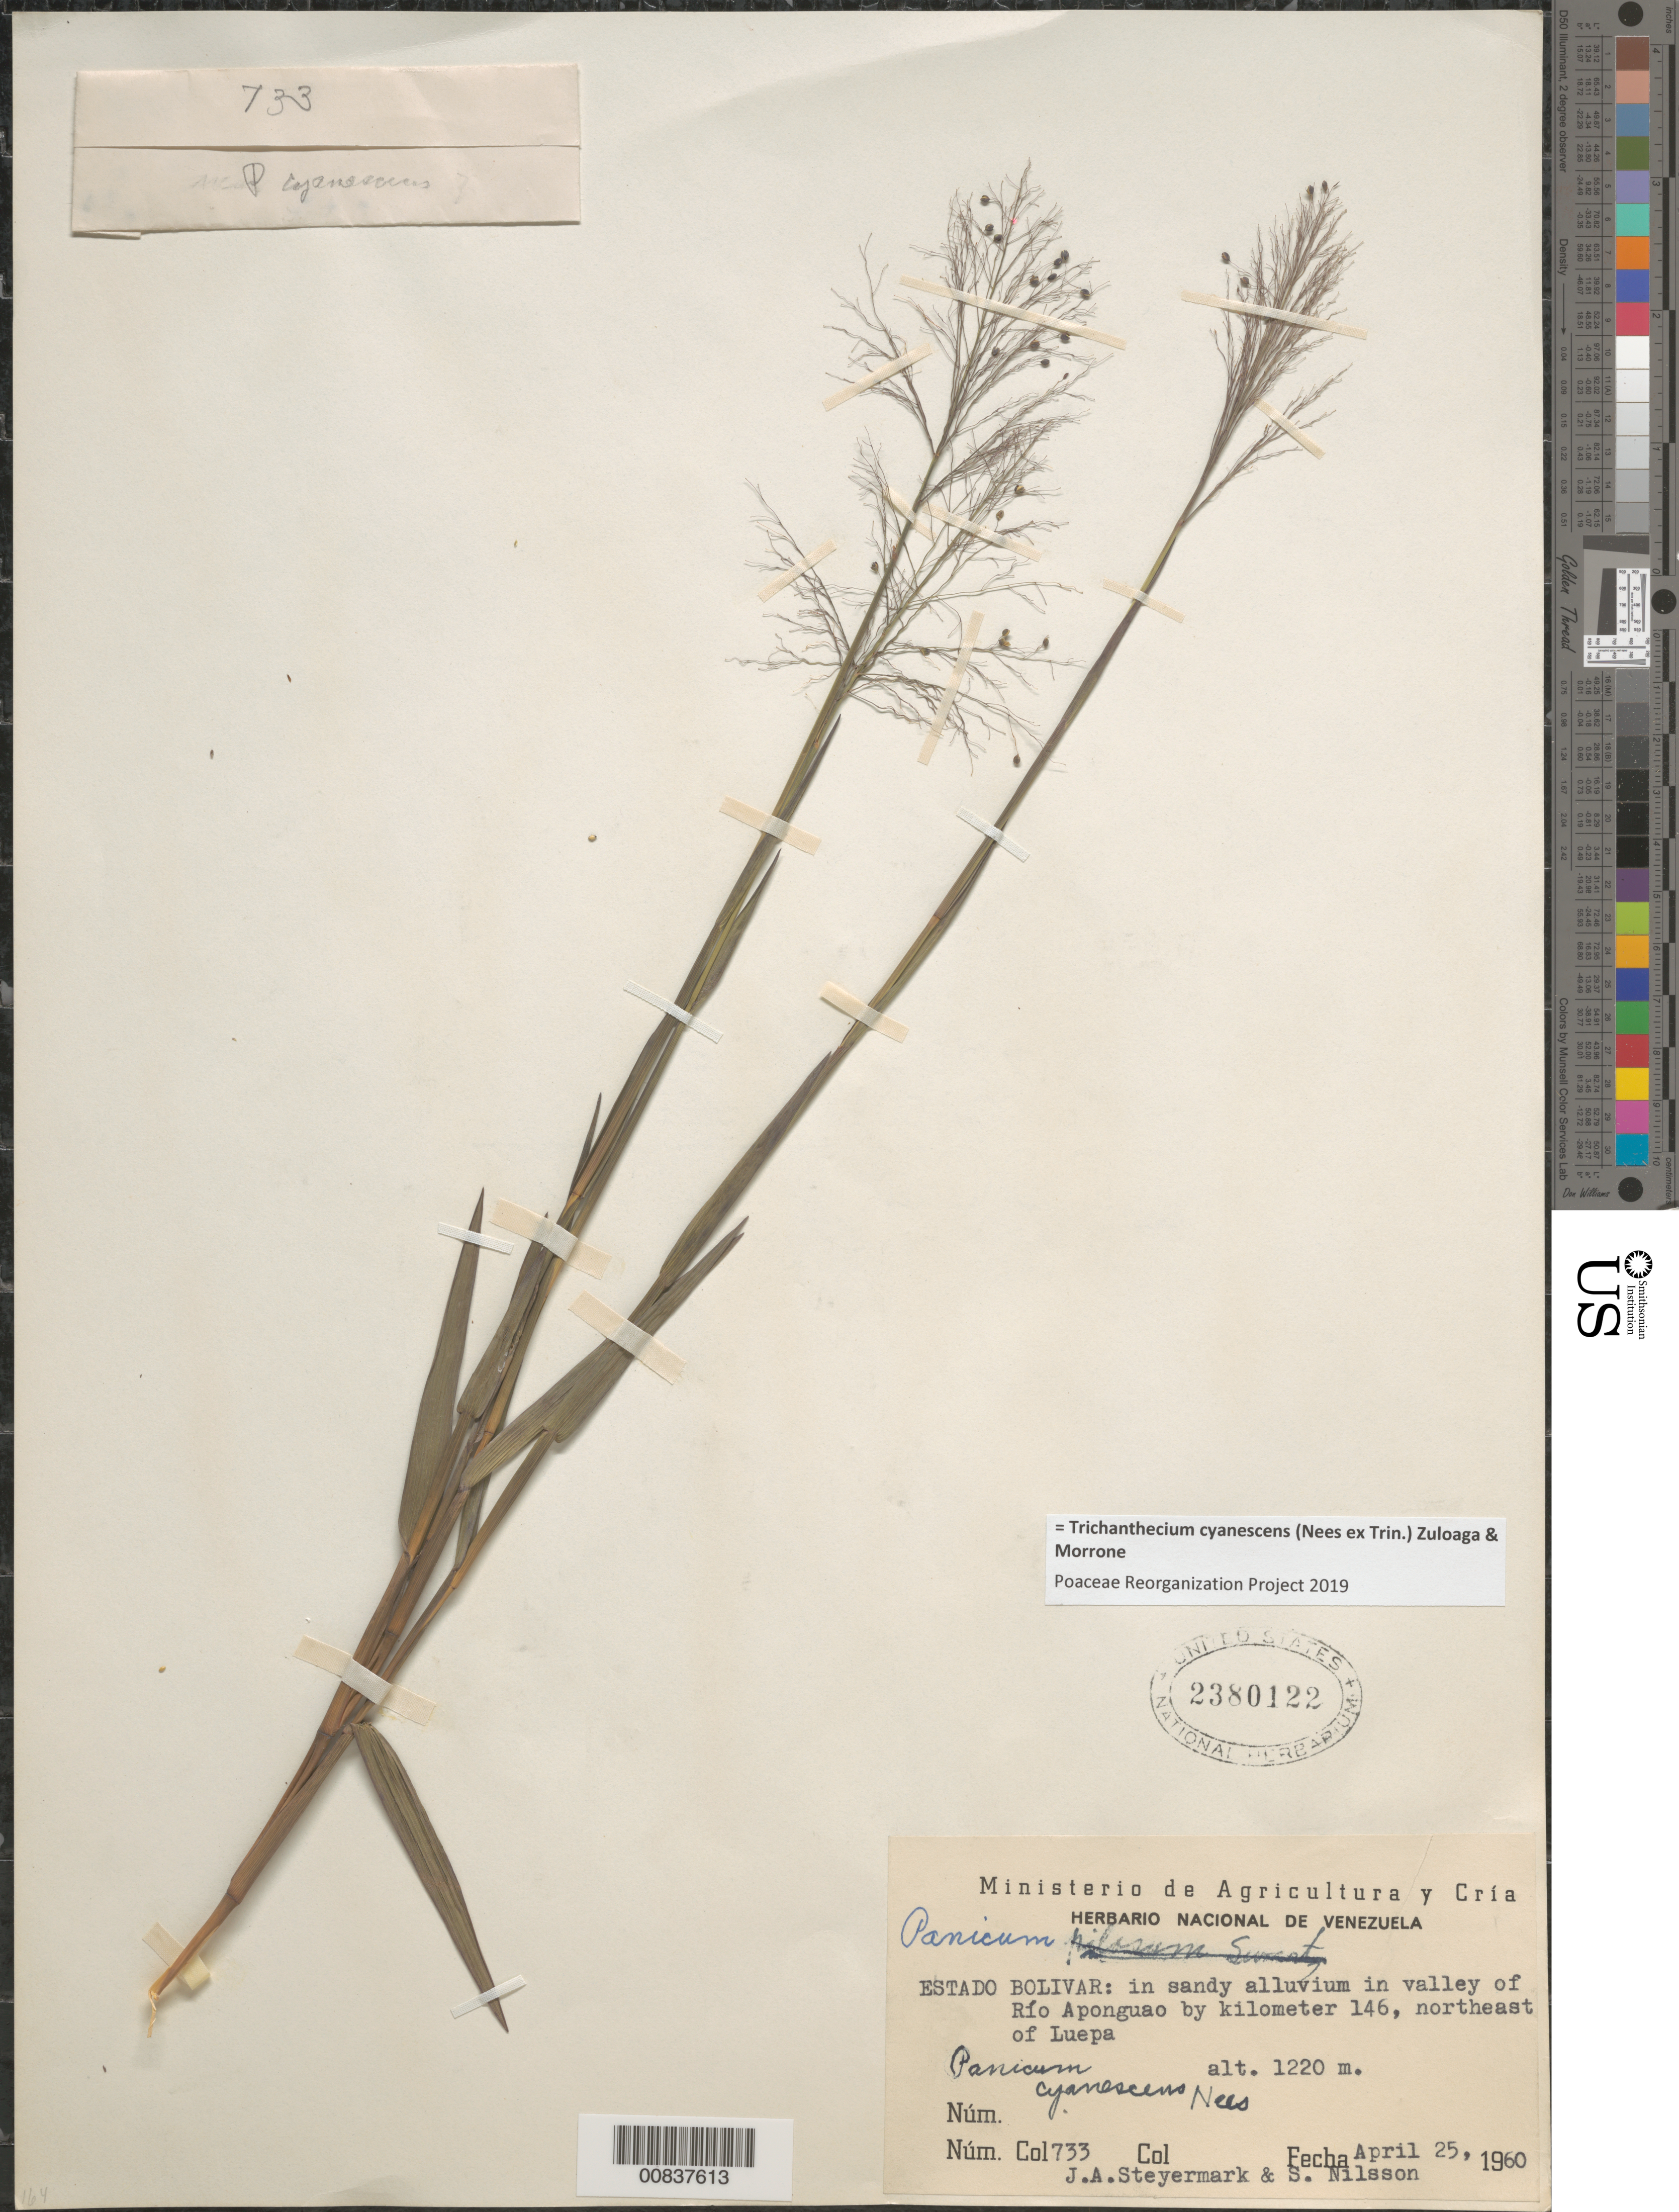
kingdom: Plantae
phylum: Tracheophyta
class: Liliopsida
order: Poales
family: Poaceae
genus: Panicum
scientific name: Panicum cyanescens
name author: Nees ex Trin.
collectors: J. Steyermark & S. Nilsson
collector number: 60 733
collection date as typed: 25-Apr-60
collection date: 1960-04-25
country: Venezuela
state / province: Bolívar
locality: Río Aponguao, km 146, near headwaters of Río Aponguao, NE of Luepa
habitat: Sandy alluvium in valley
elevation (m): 1220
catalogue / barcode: US 2380122